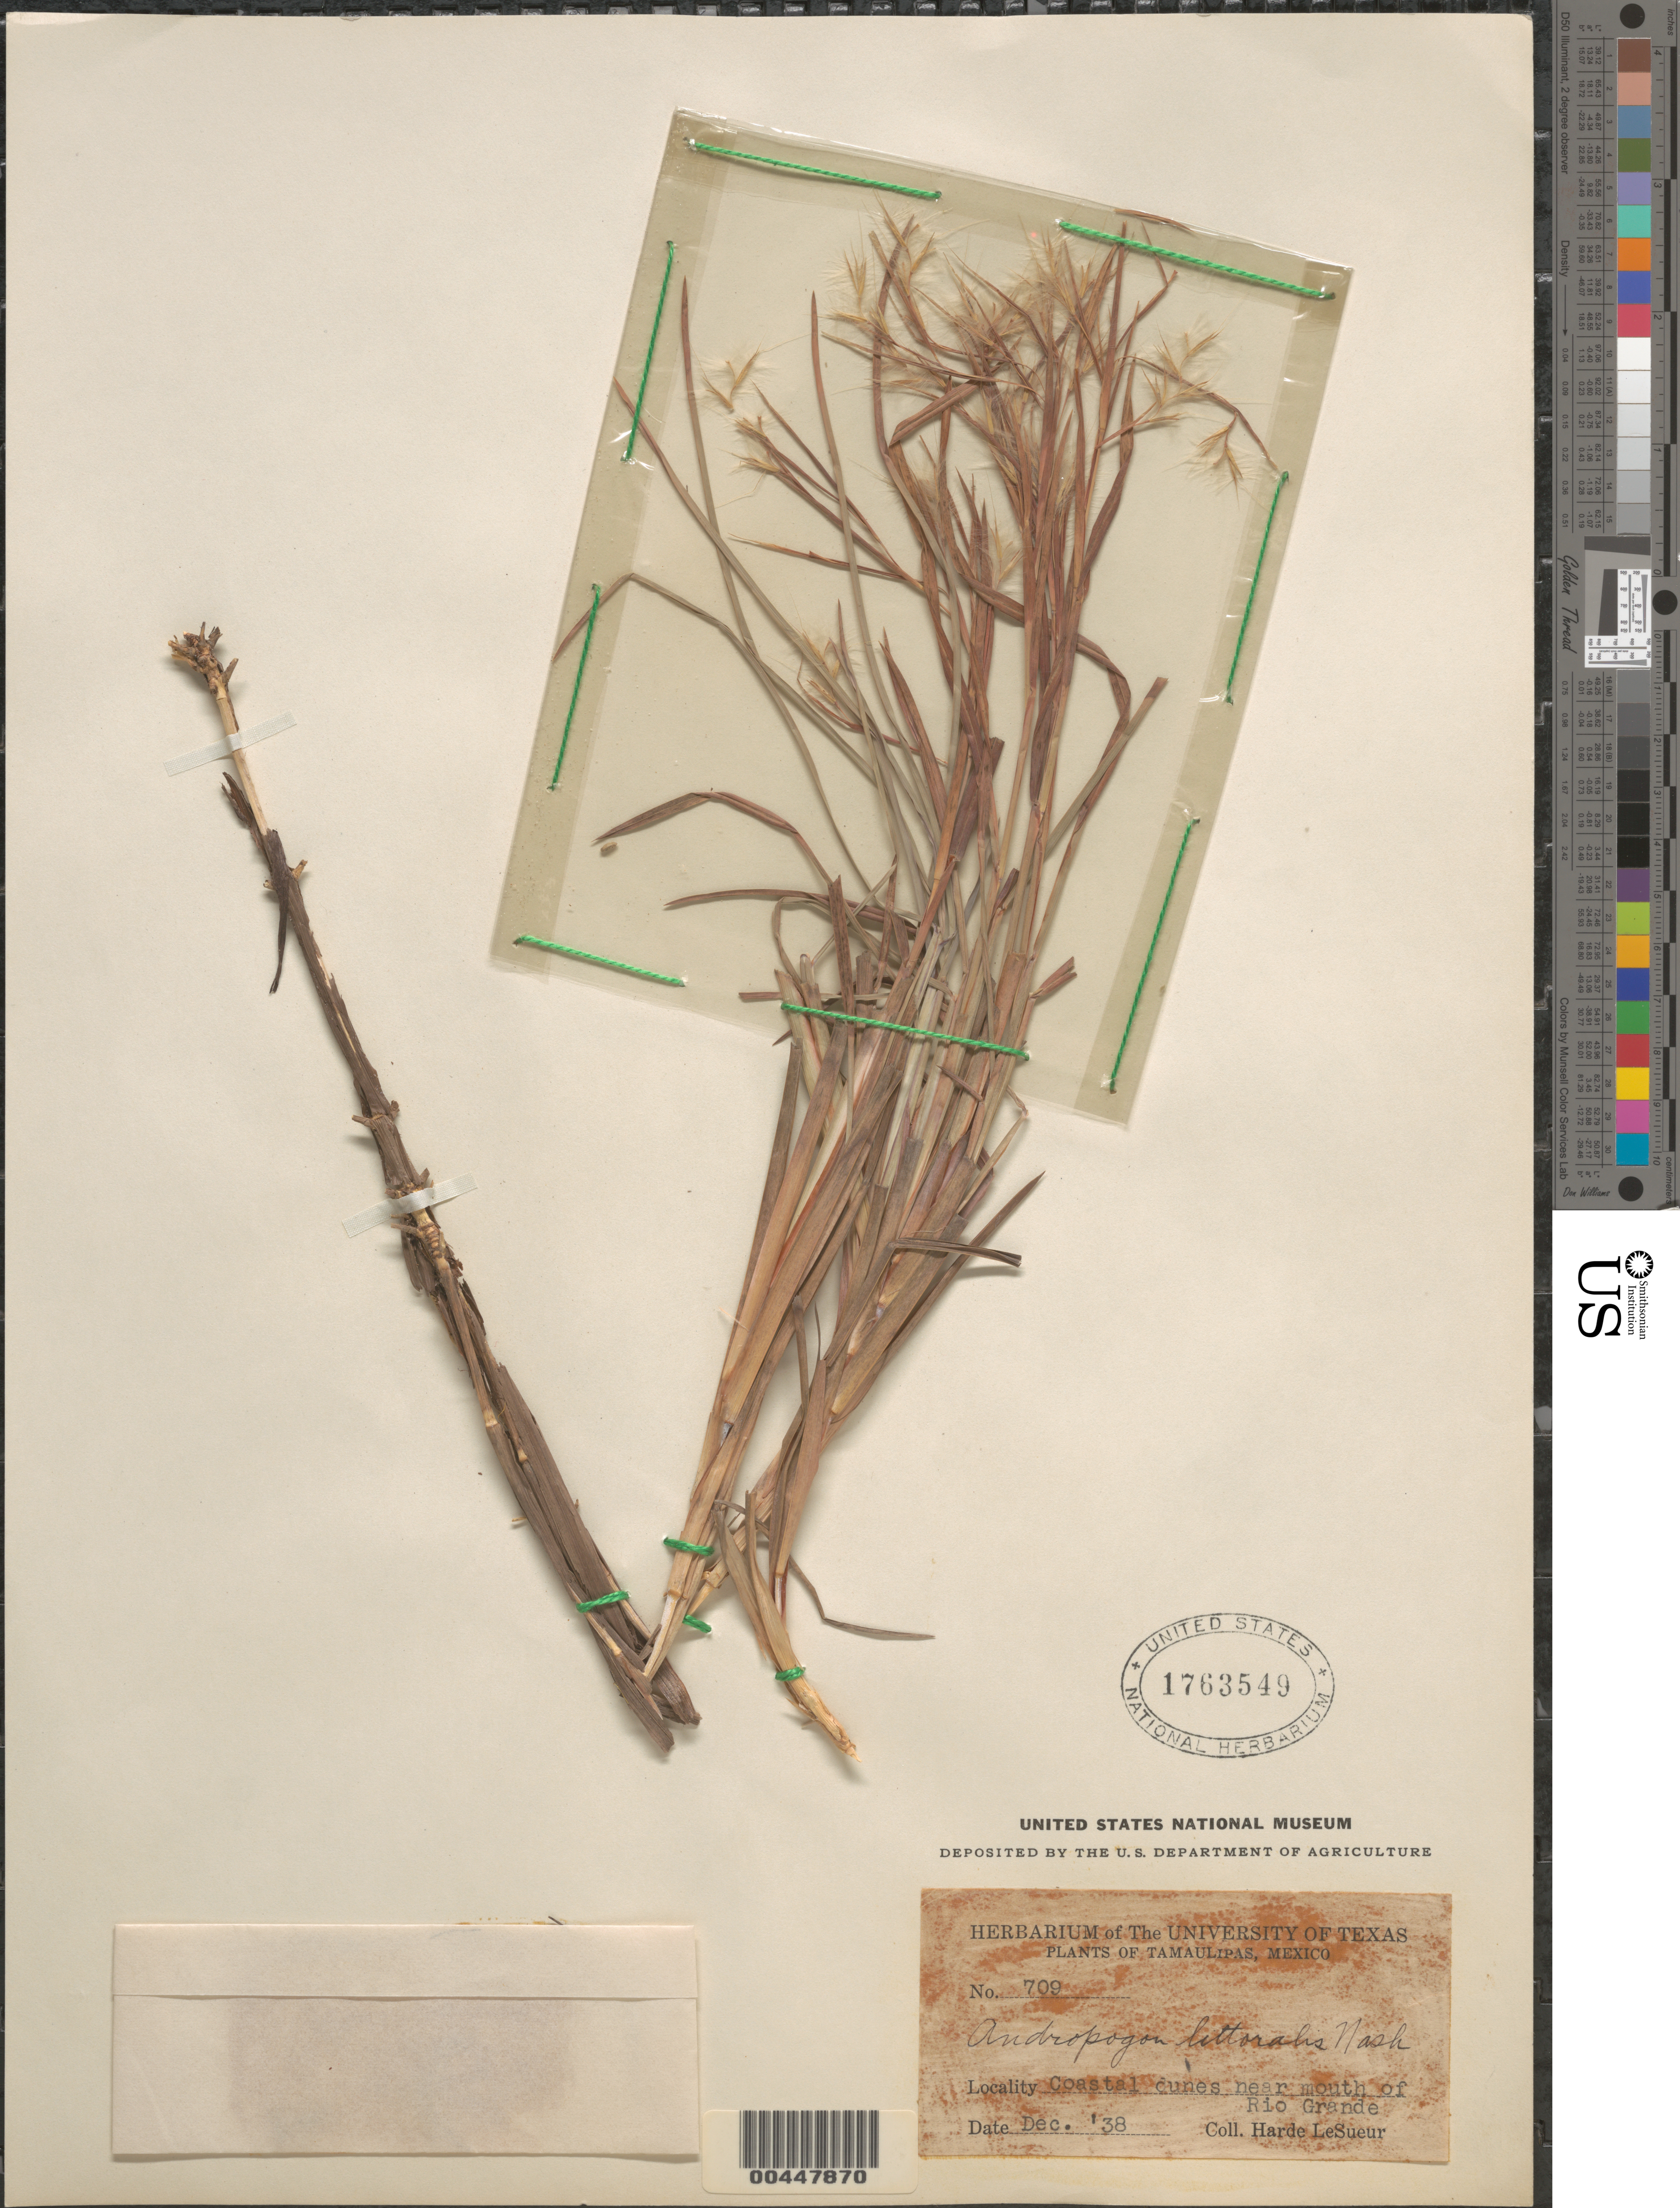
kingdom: Plantae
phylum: Tracheophyta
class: Liliopsida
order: Poales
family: Poaceae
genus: Andropogon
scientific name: Andropogon littoralis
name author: Nash in Britton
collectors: D. H. LeSueur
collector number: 709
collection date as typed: Dec 1938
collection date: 1938-12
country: Mexico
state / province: Tamaulipas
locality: Coastal dunes near mouth of Rio Grande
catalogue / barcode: US 1763549